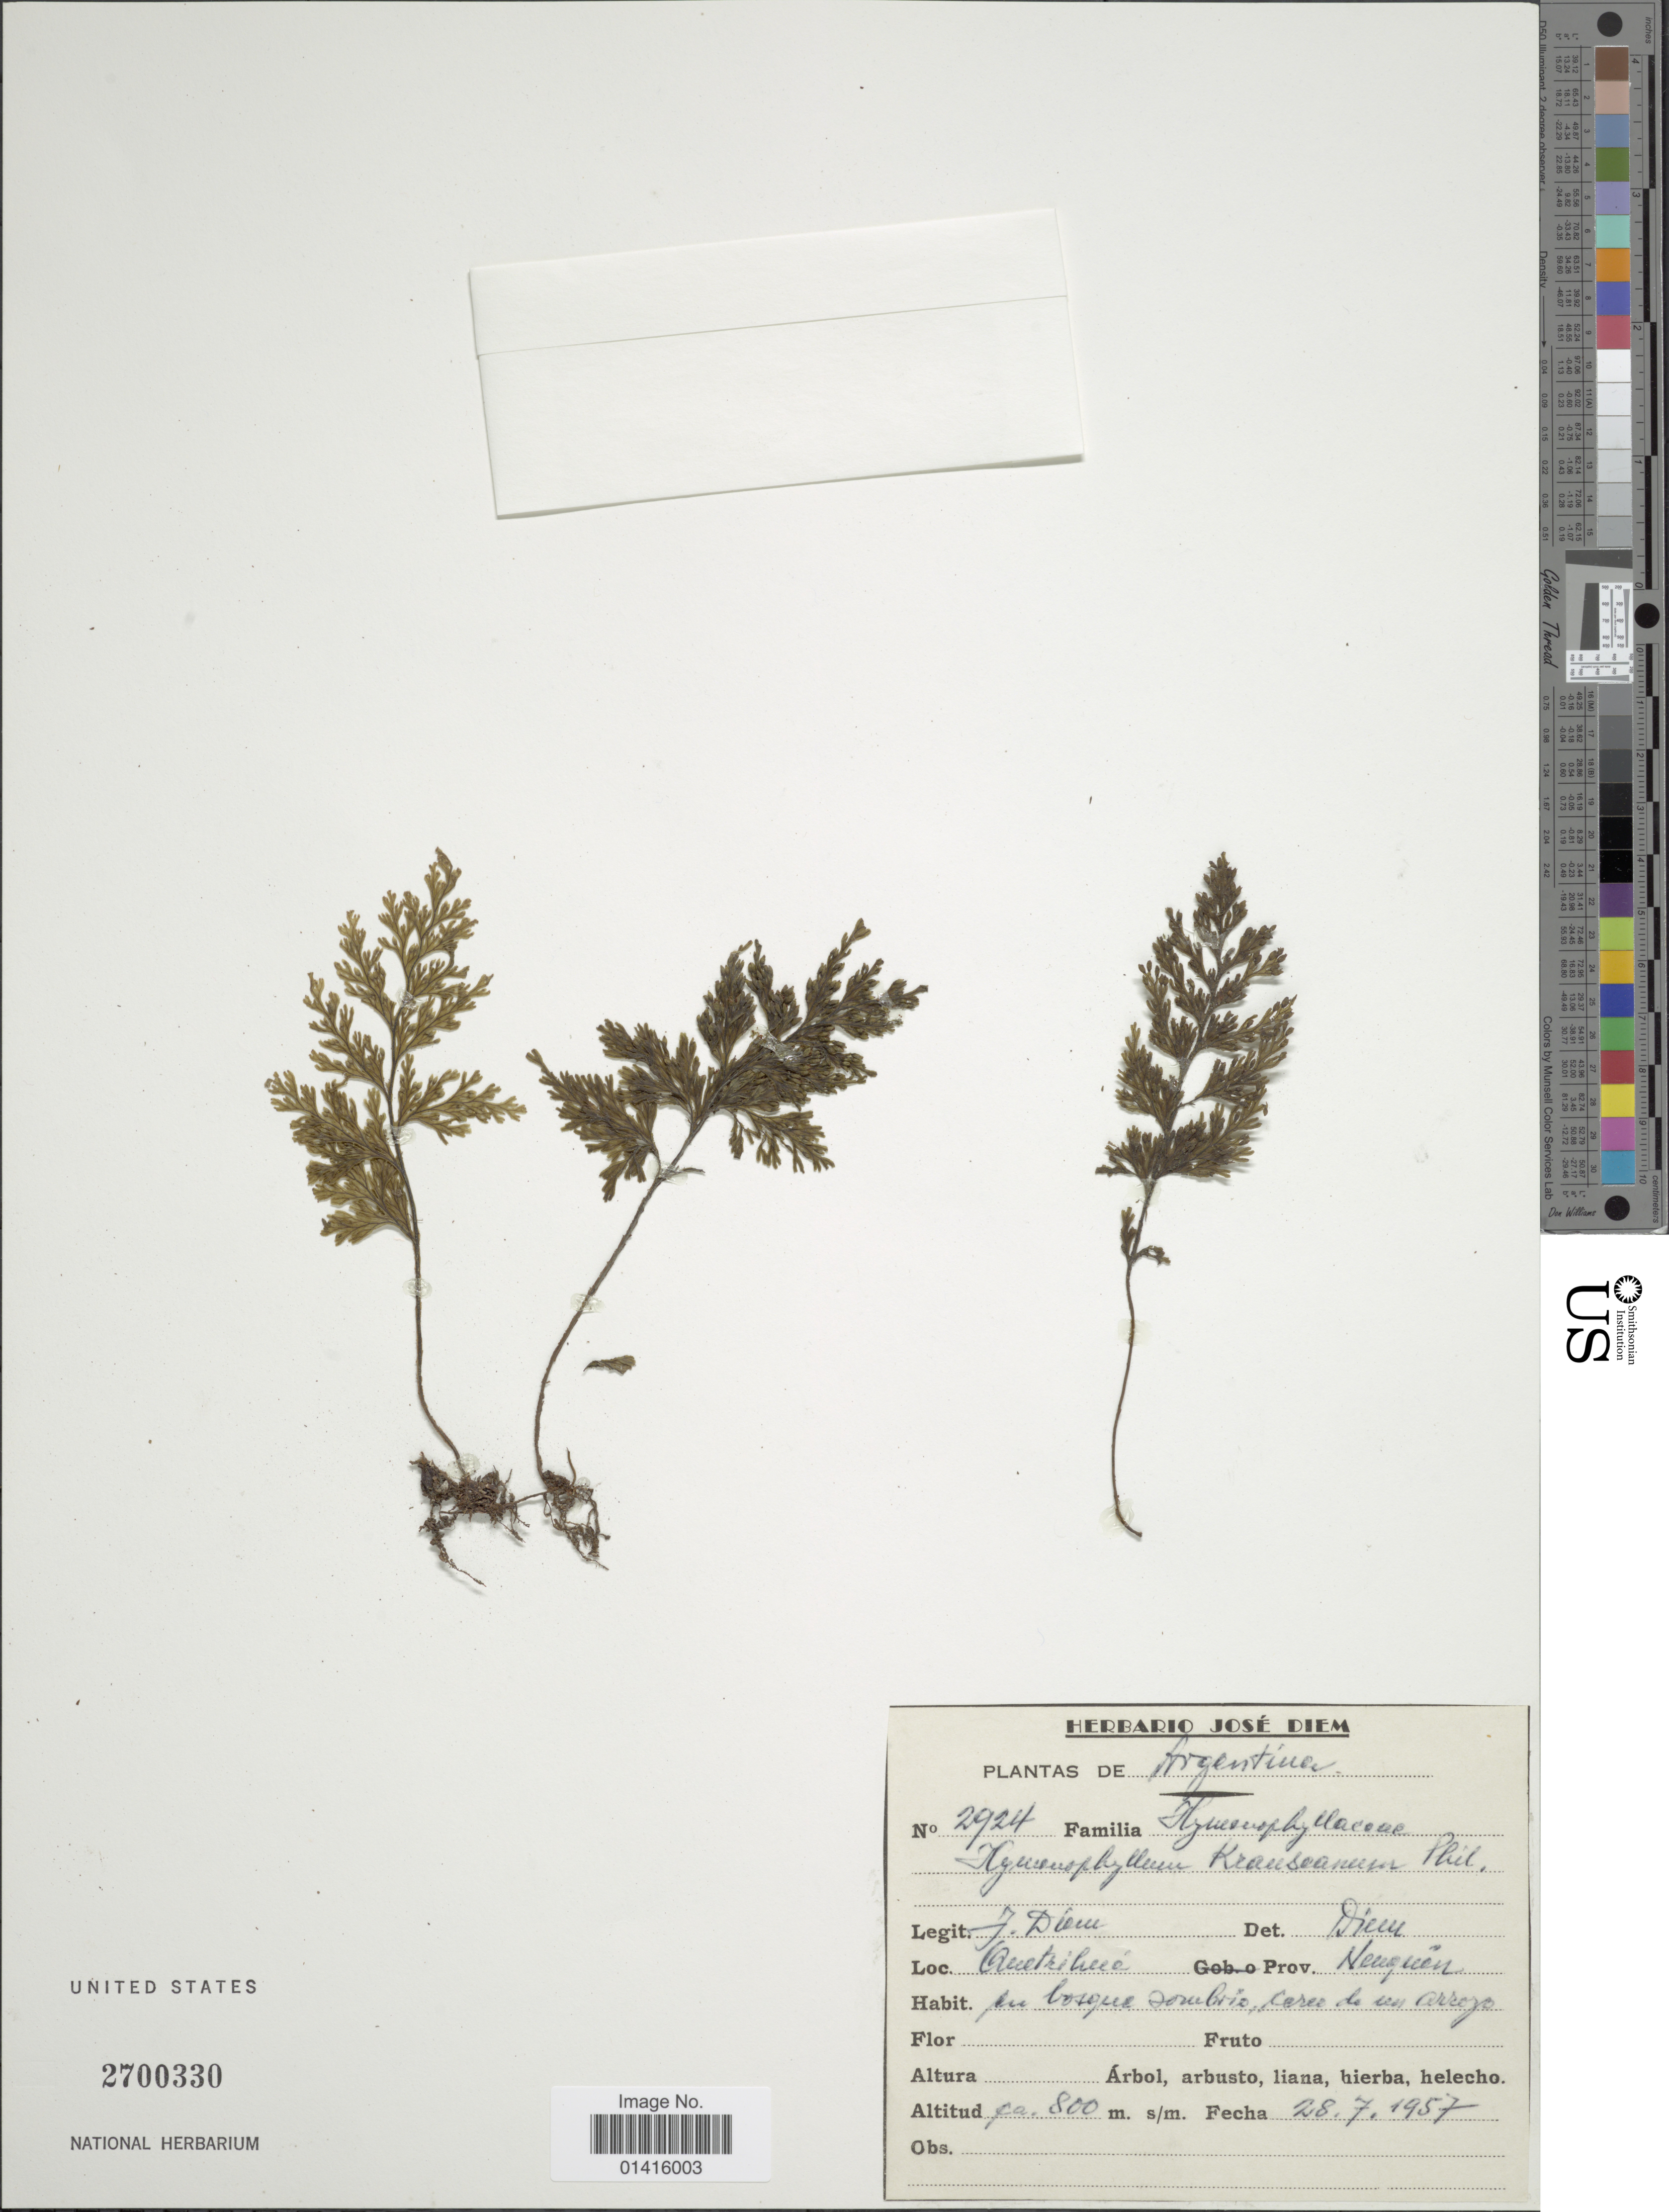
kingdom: Plantae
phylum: Tracheophyta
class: Polypodiopsida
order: Hymenophyllales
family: Hymenophyllaceae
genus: Hymenophyllum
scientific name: Hymenophyllum falklandicum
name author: Baker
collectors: J. Diem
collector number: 2924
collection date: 1957-07-28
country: Argentina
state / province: Neuquen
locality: Quetrihué, Prov. Neuquén.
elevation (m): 800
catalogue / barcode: US 2700330